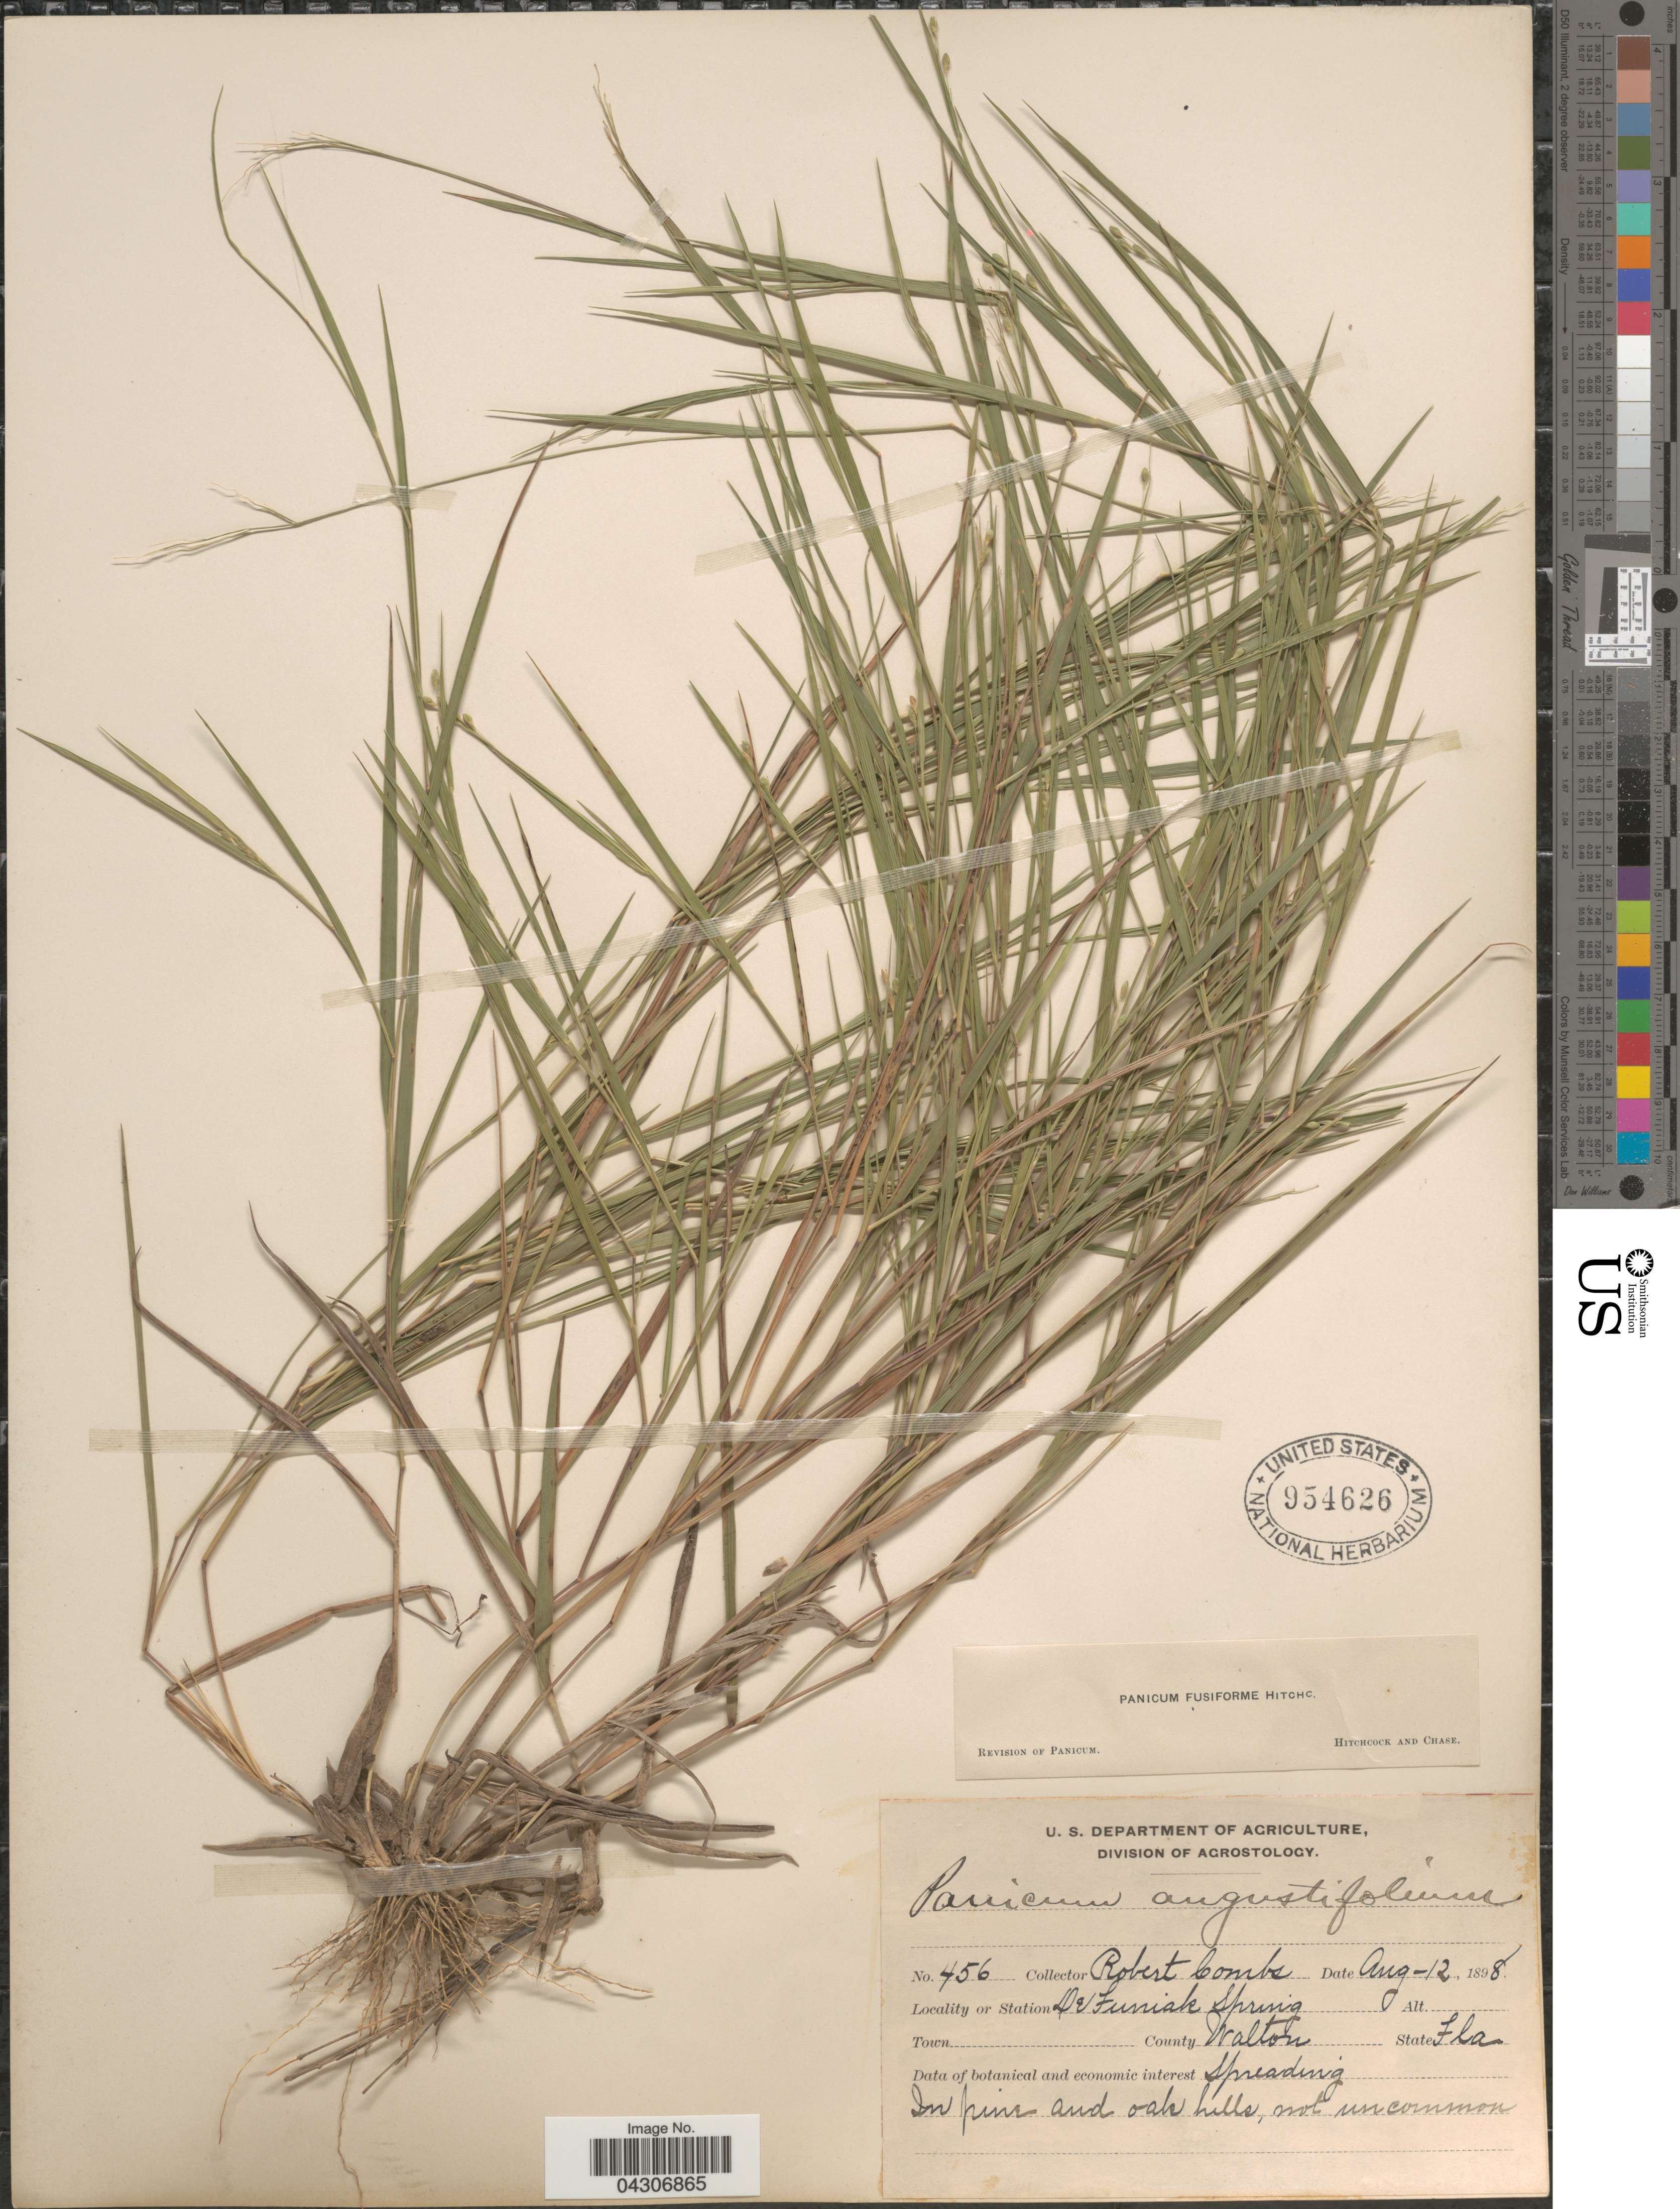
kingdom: Plantae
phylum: Tracheophyta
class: Liliopsida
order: Poales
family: Poaceae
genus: Dichanthelium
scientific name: Dichanthelium aciculare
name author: (Desv. ex Poir.) Gould & C.A. Clark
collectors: R. Combs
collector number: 456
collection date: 1898-08-12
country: United States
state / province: Florida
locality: De Funiak Spring. County Walton.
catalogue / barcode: US 954626